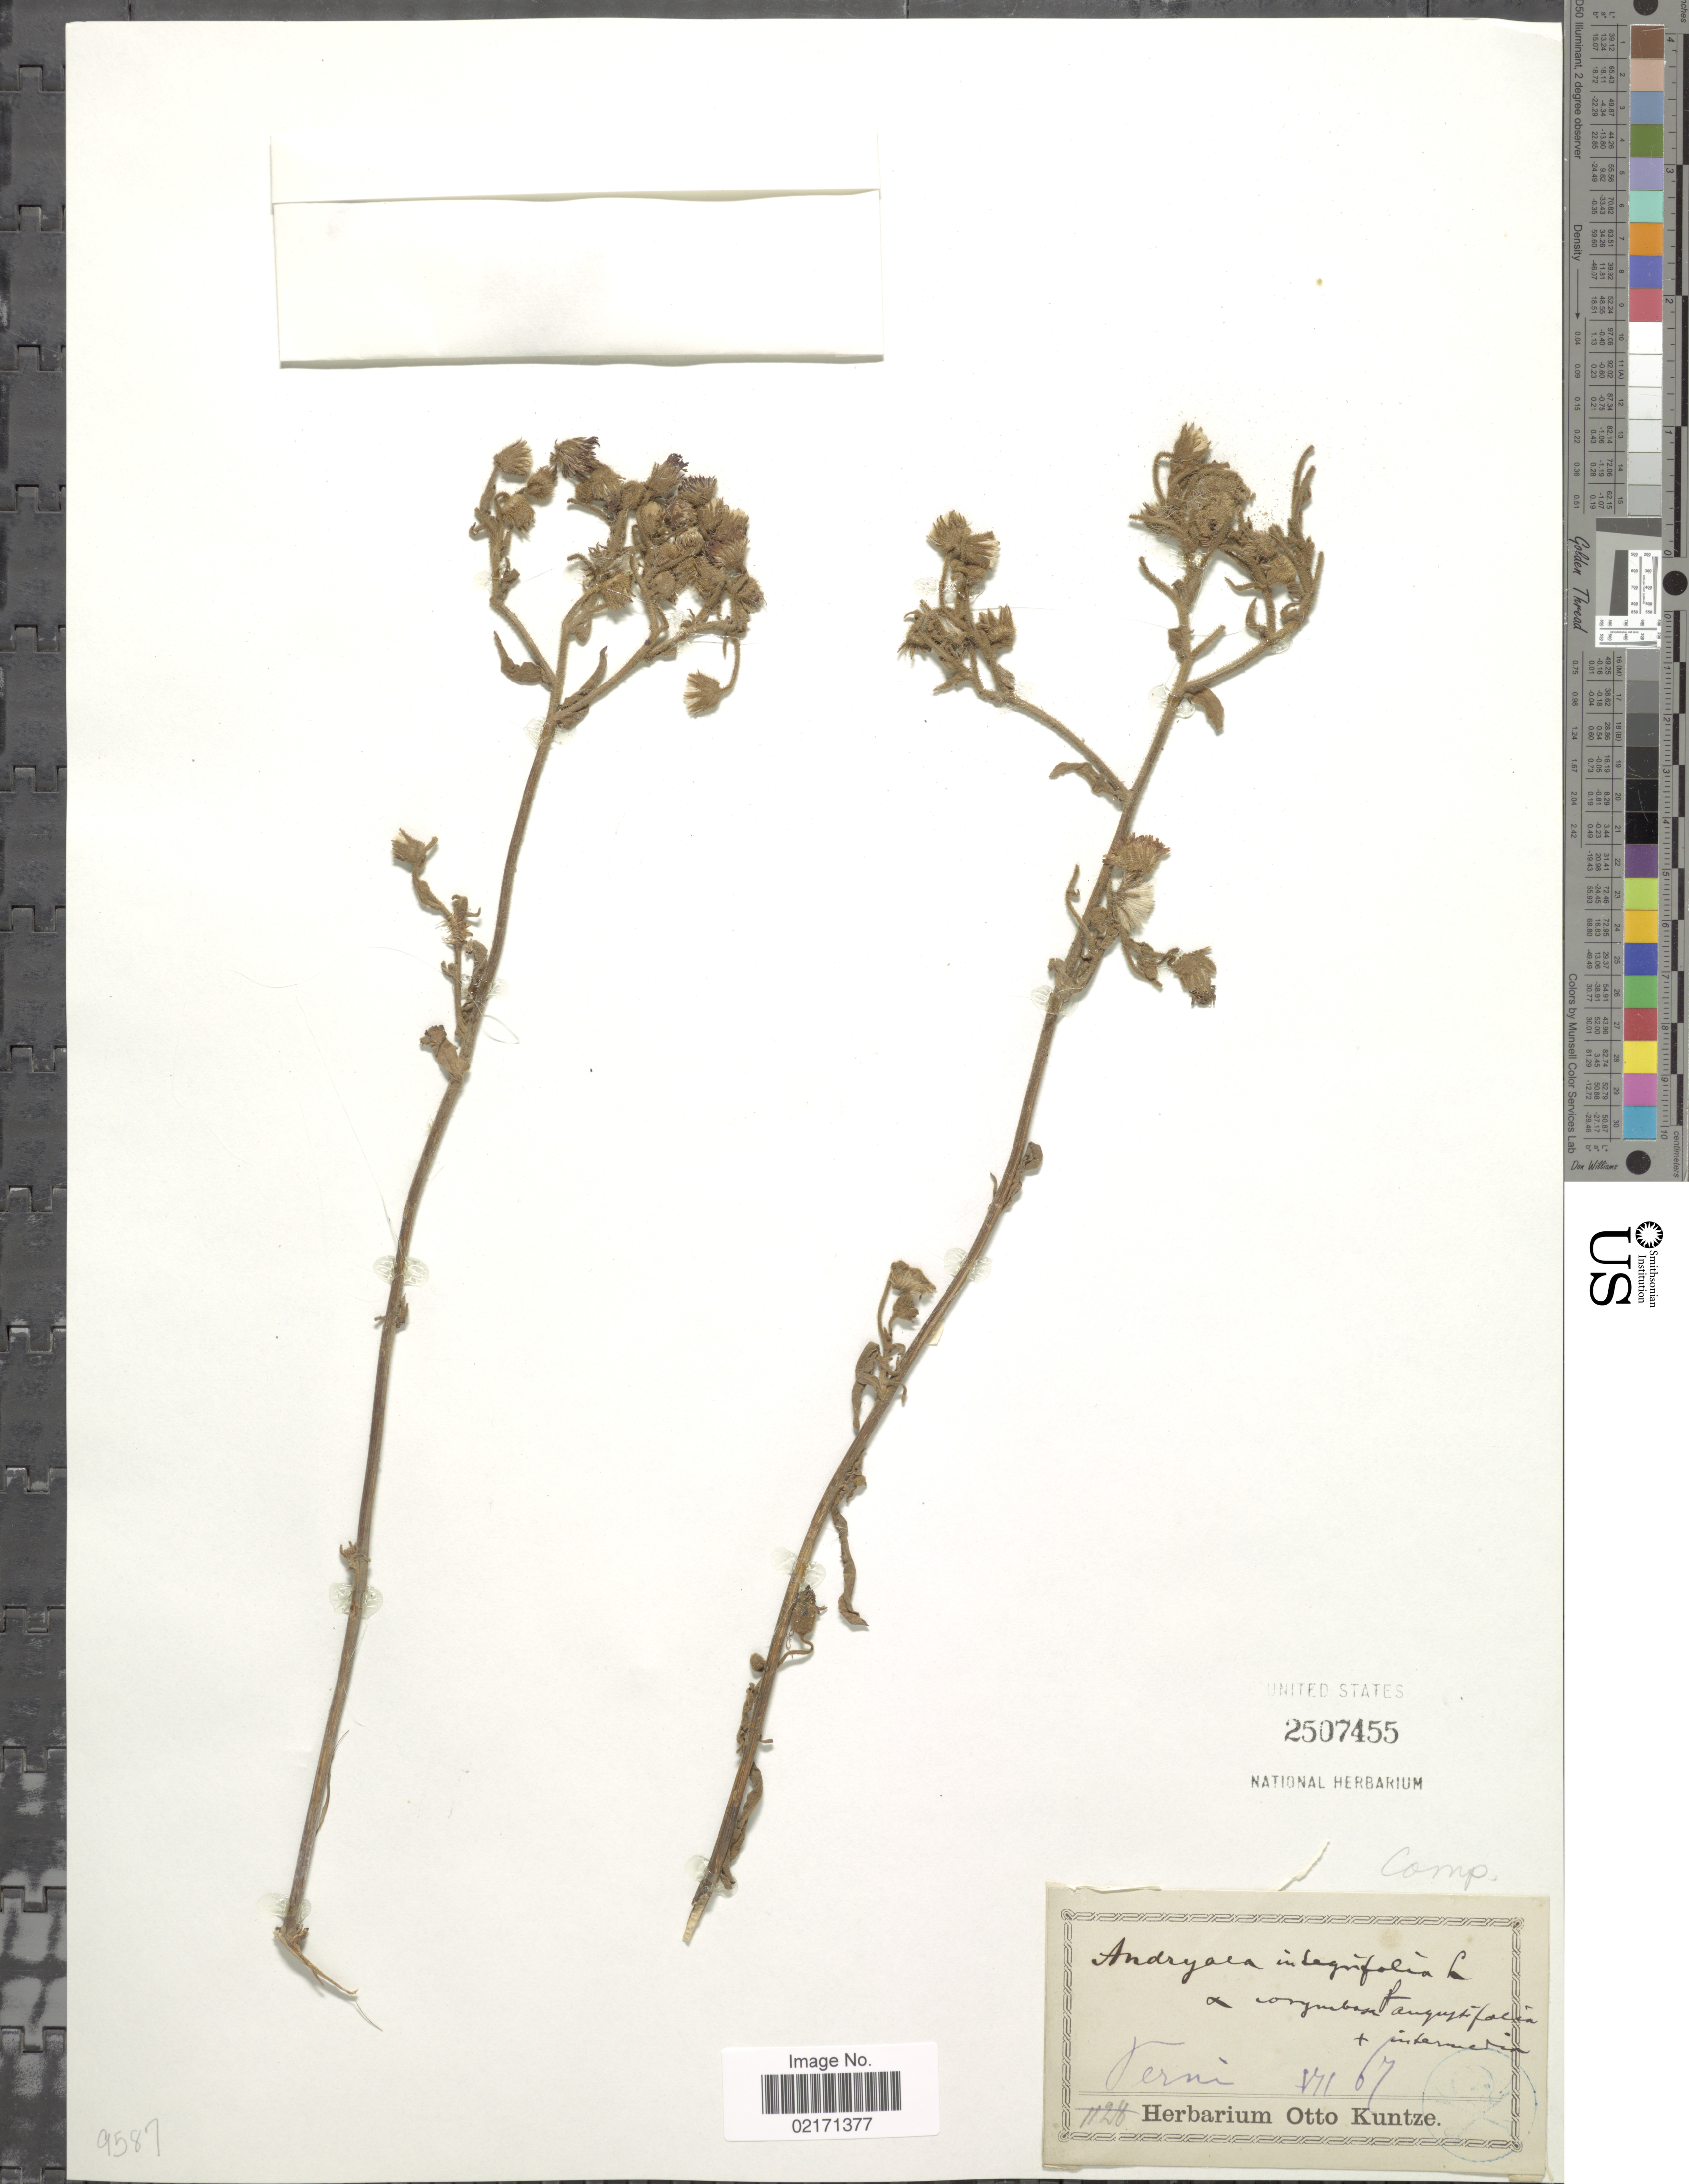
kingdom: Plantae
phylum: Tracheophyta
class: Magnoliopsida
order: Asterales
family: Asteraceae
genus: Andryala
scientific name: Andryala integrifolia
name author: L.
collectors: ex herb. Otto Kuntze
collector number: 1128*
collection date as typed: Transcribed d/m/y: /7/67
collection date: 1867-07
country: Italy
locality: Verni [interpreted]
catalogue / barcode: US 2507455